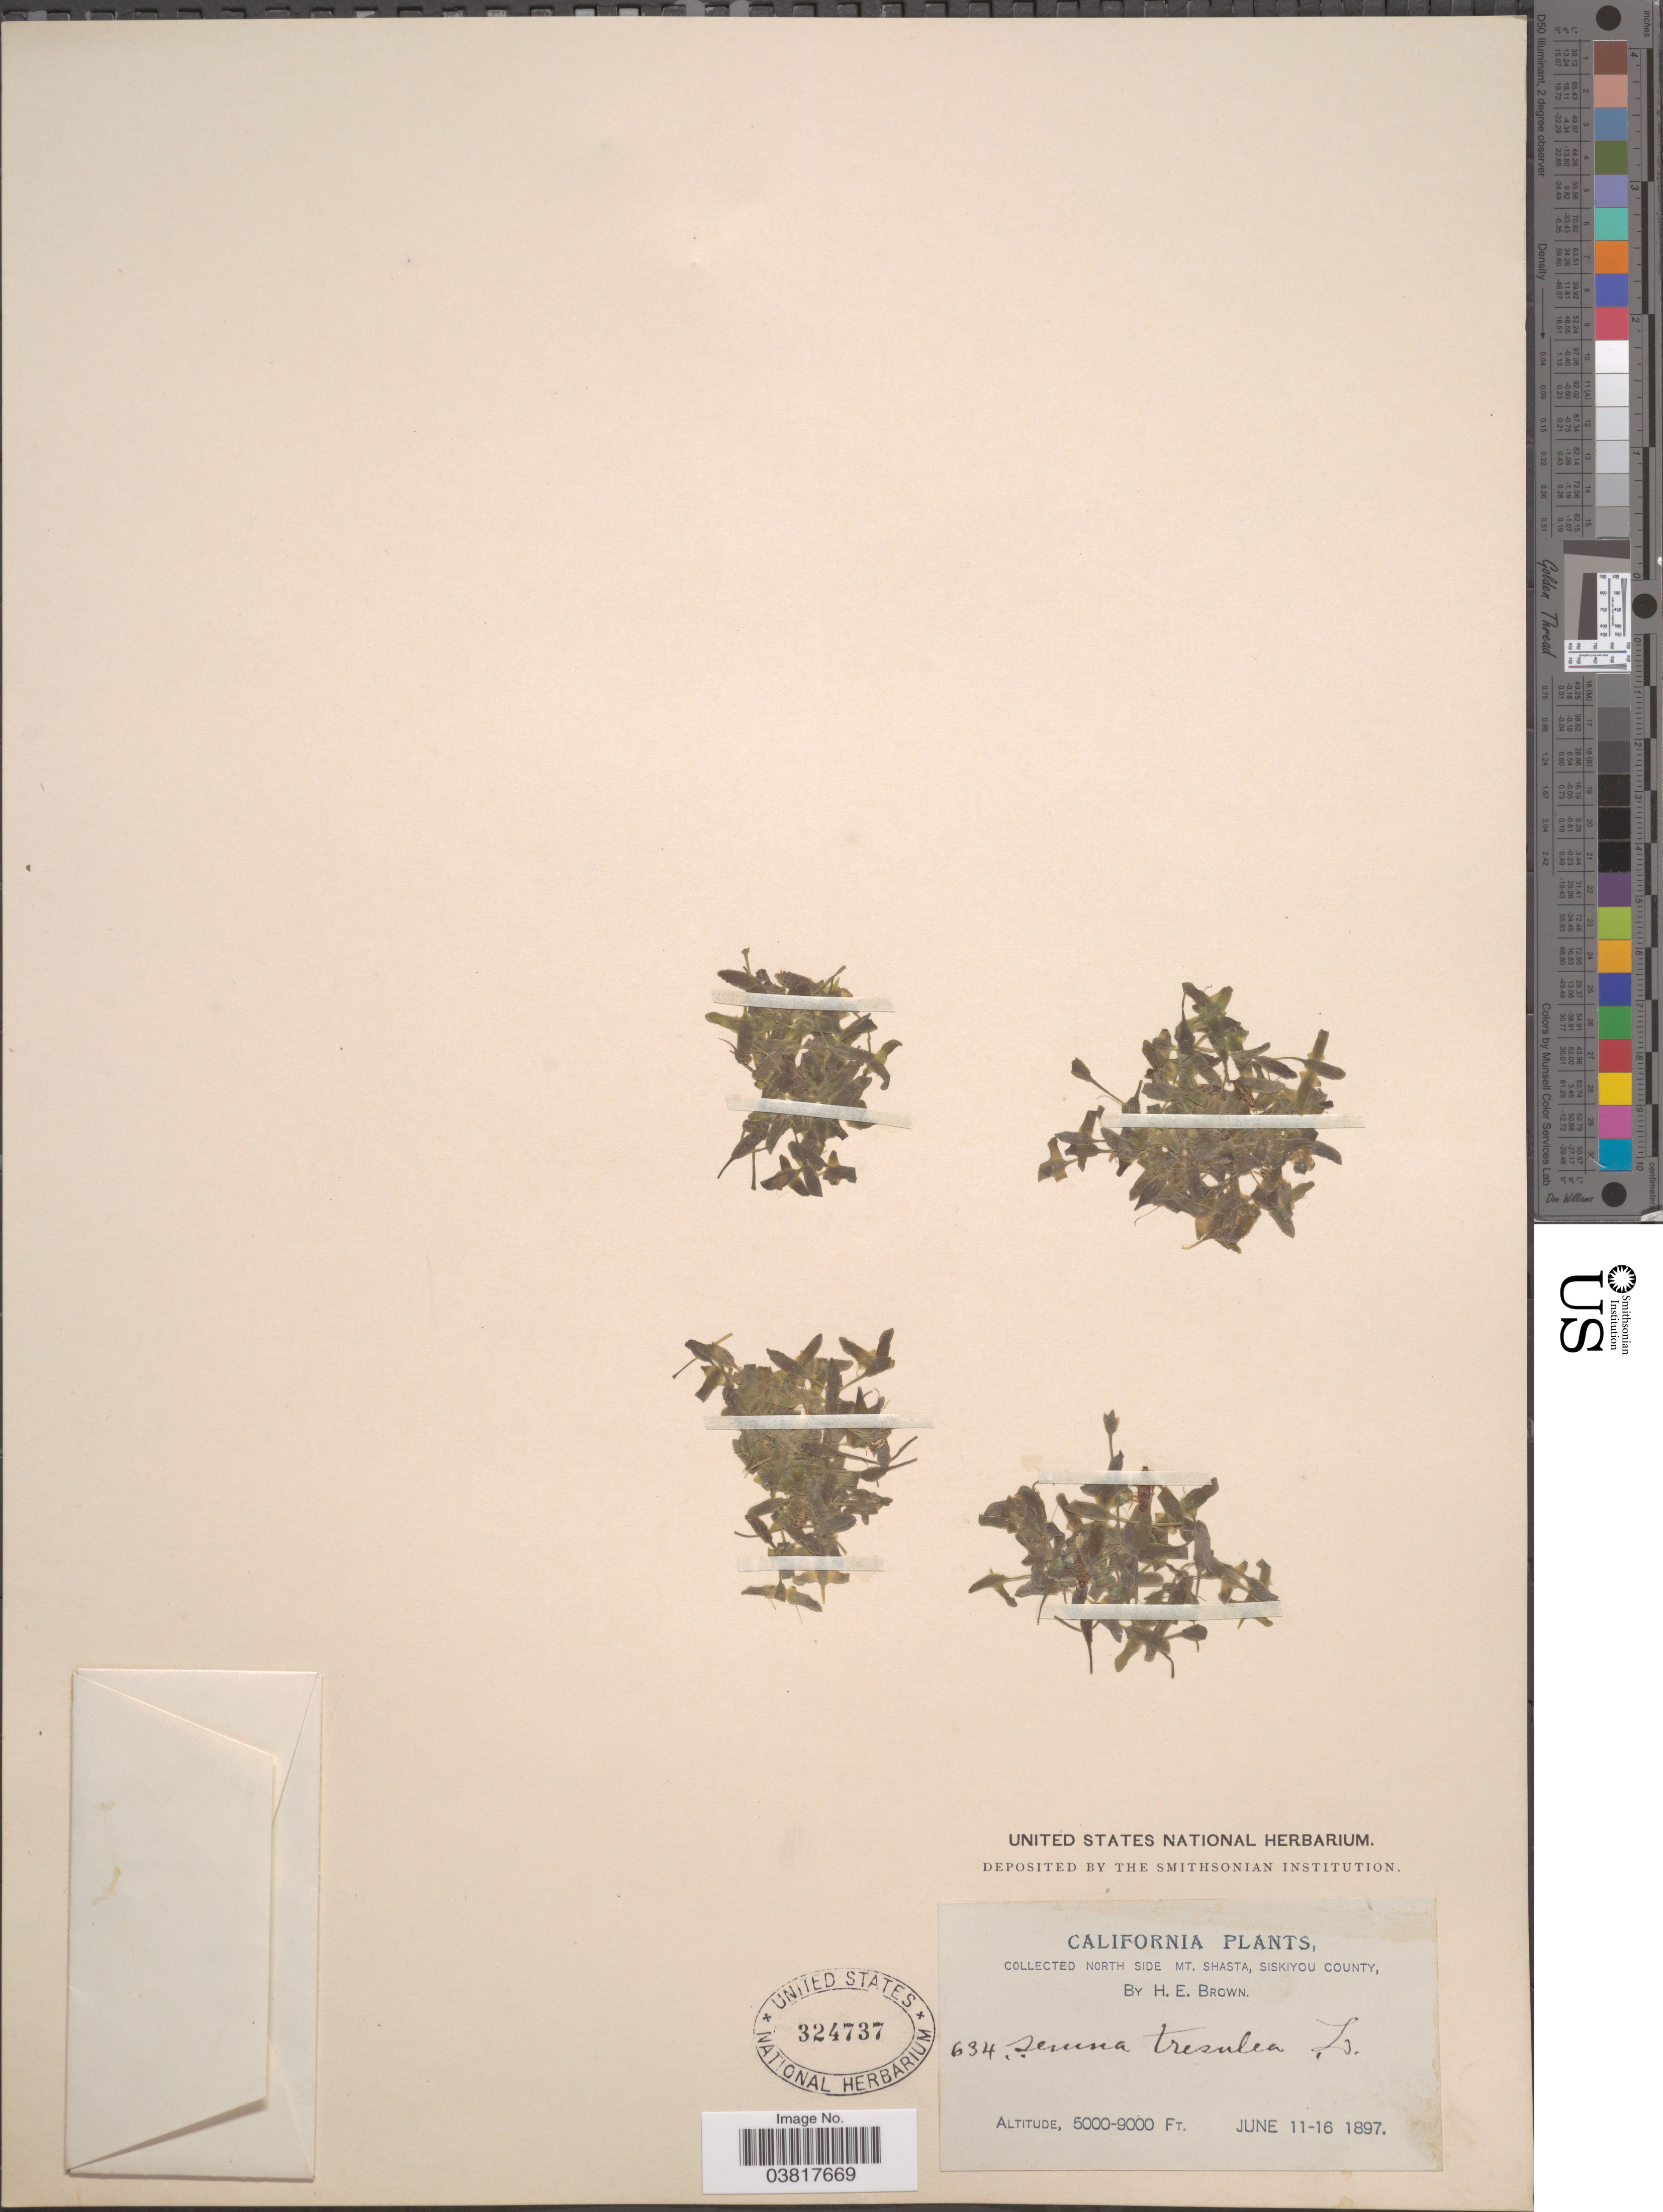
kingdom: Plantae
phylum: Tracheophyta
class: Liliopsida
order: Alismatales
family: Araceae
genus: Lemna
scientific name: Lemna trisulca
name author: L.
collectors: H. E. Brown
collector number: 634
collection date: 1897-06-11/1897-06-16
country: United States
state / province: California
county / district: Siskiyou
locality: North side Mt. Shasta, Siskiyou County.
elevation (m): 1524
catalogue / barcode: US 324737